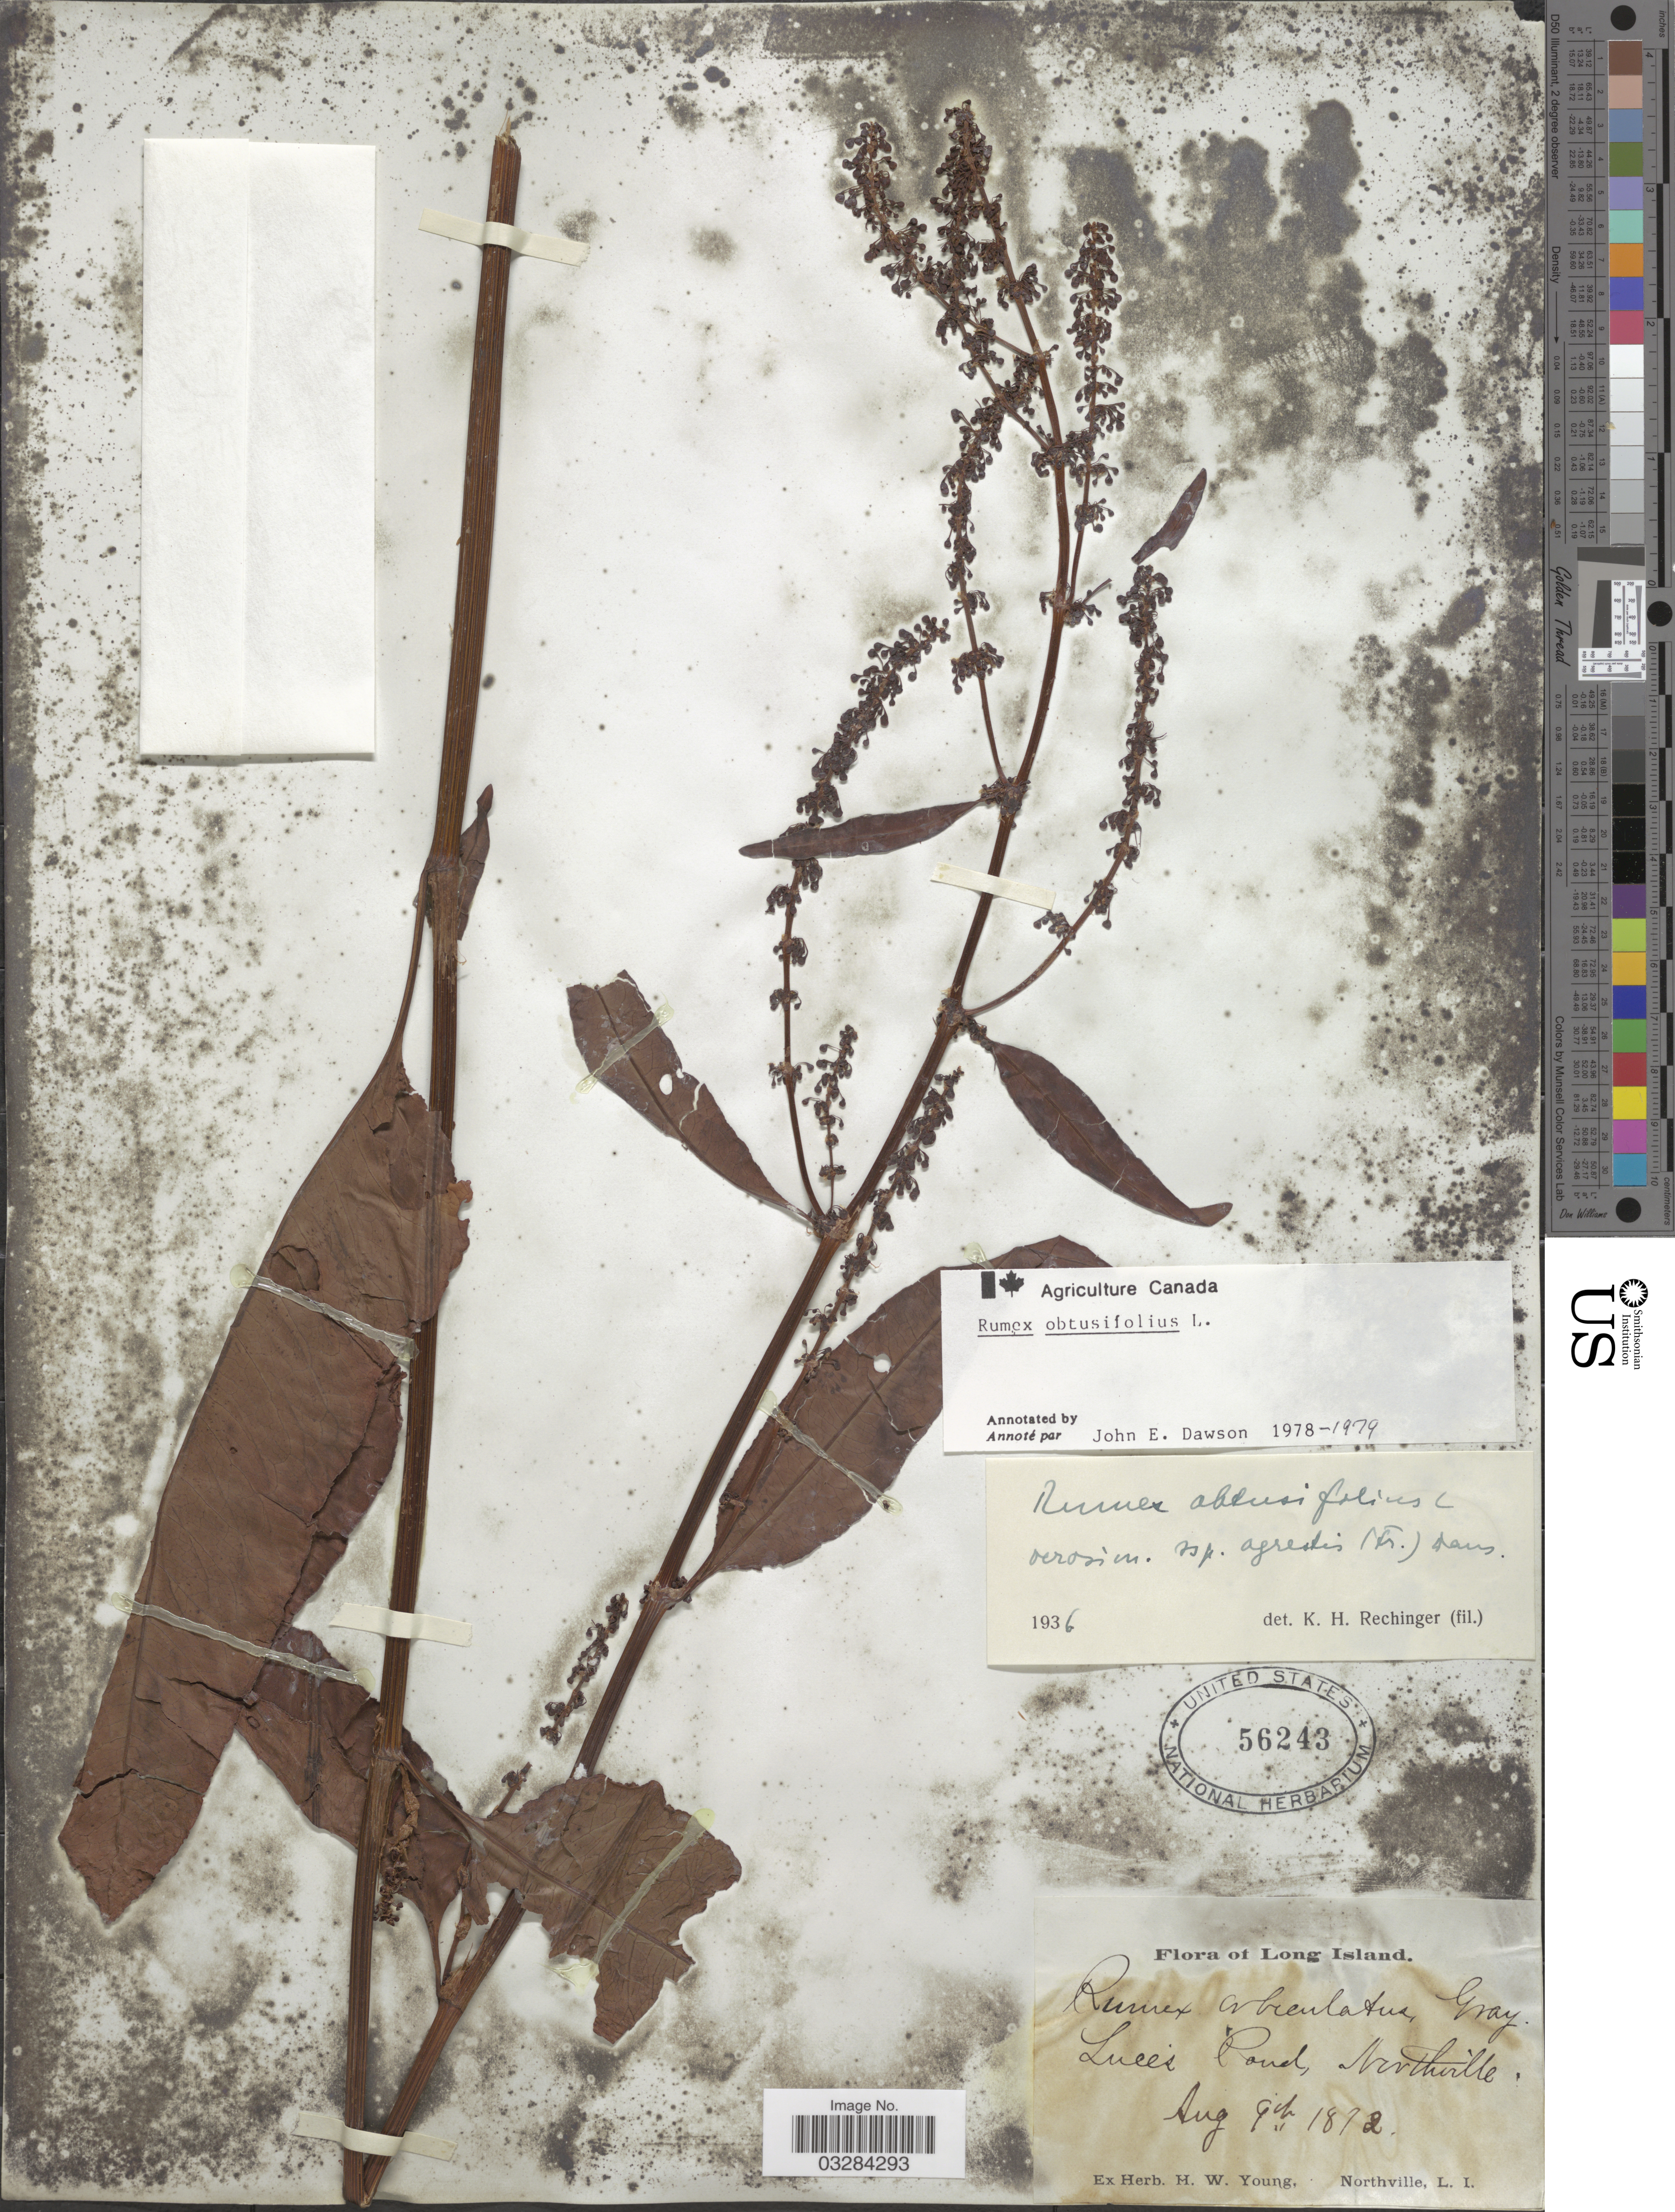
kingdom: Plantae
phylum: Tracheophyta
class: Magnoliopsida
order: Caryophyllales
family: Polygonaceae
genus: Rumex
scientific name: Rumex obtusifolius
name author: L.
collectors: ex herb. H.W. Young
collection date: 1872-08-09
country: United States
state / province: New York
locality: Long Island. Luees [interpreted] Pond, Northville.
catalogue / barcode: US 56243